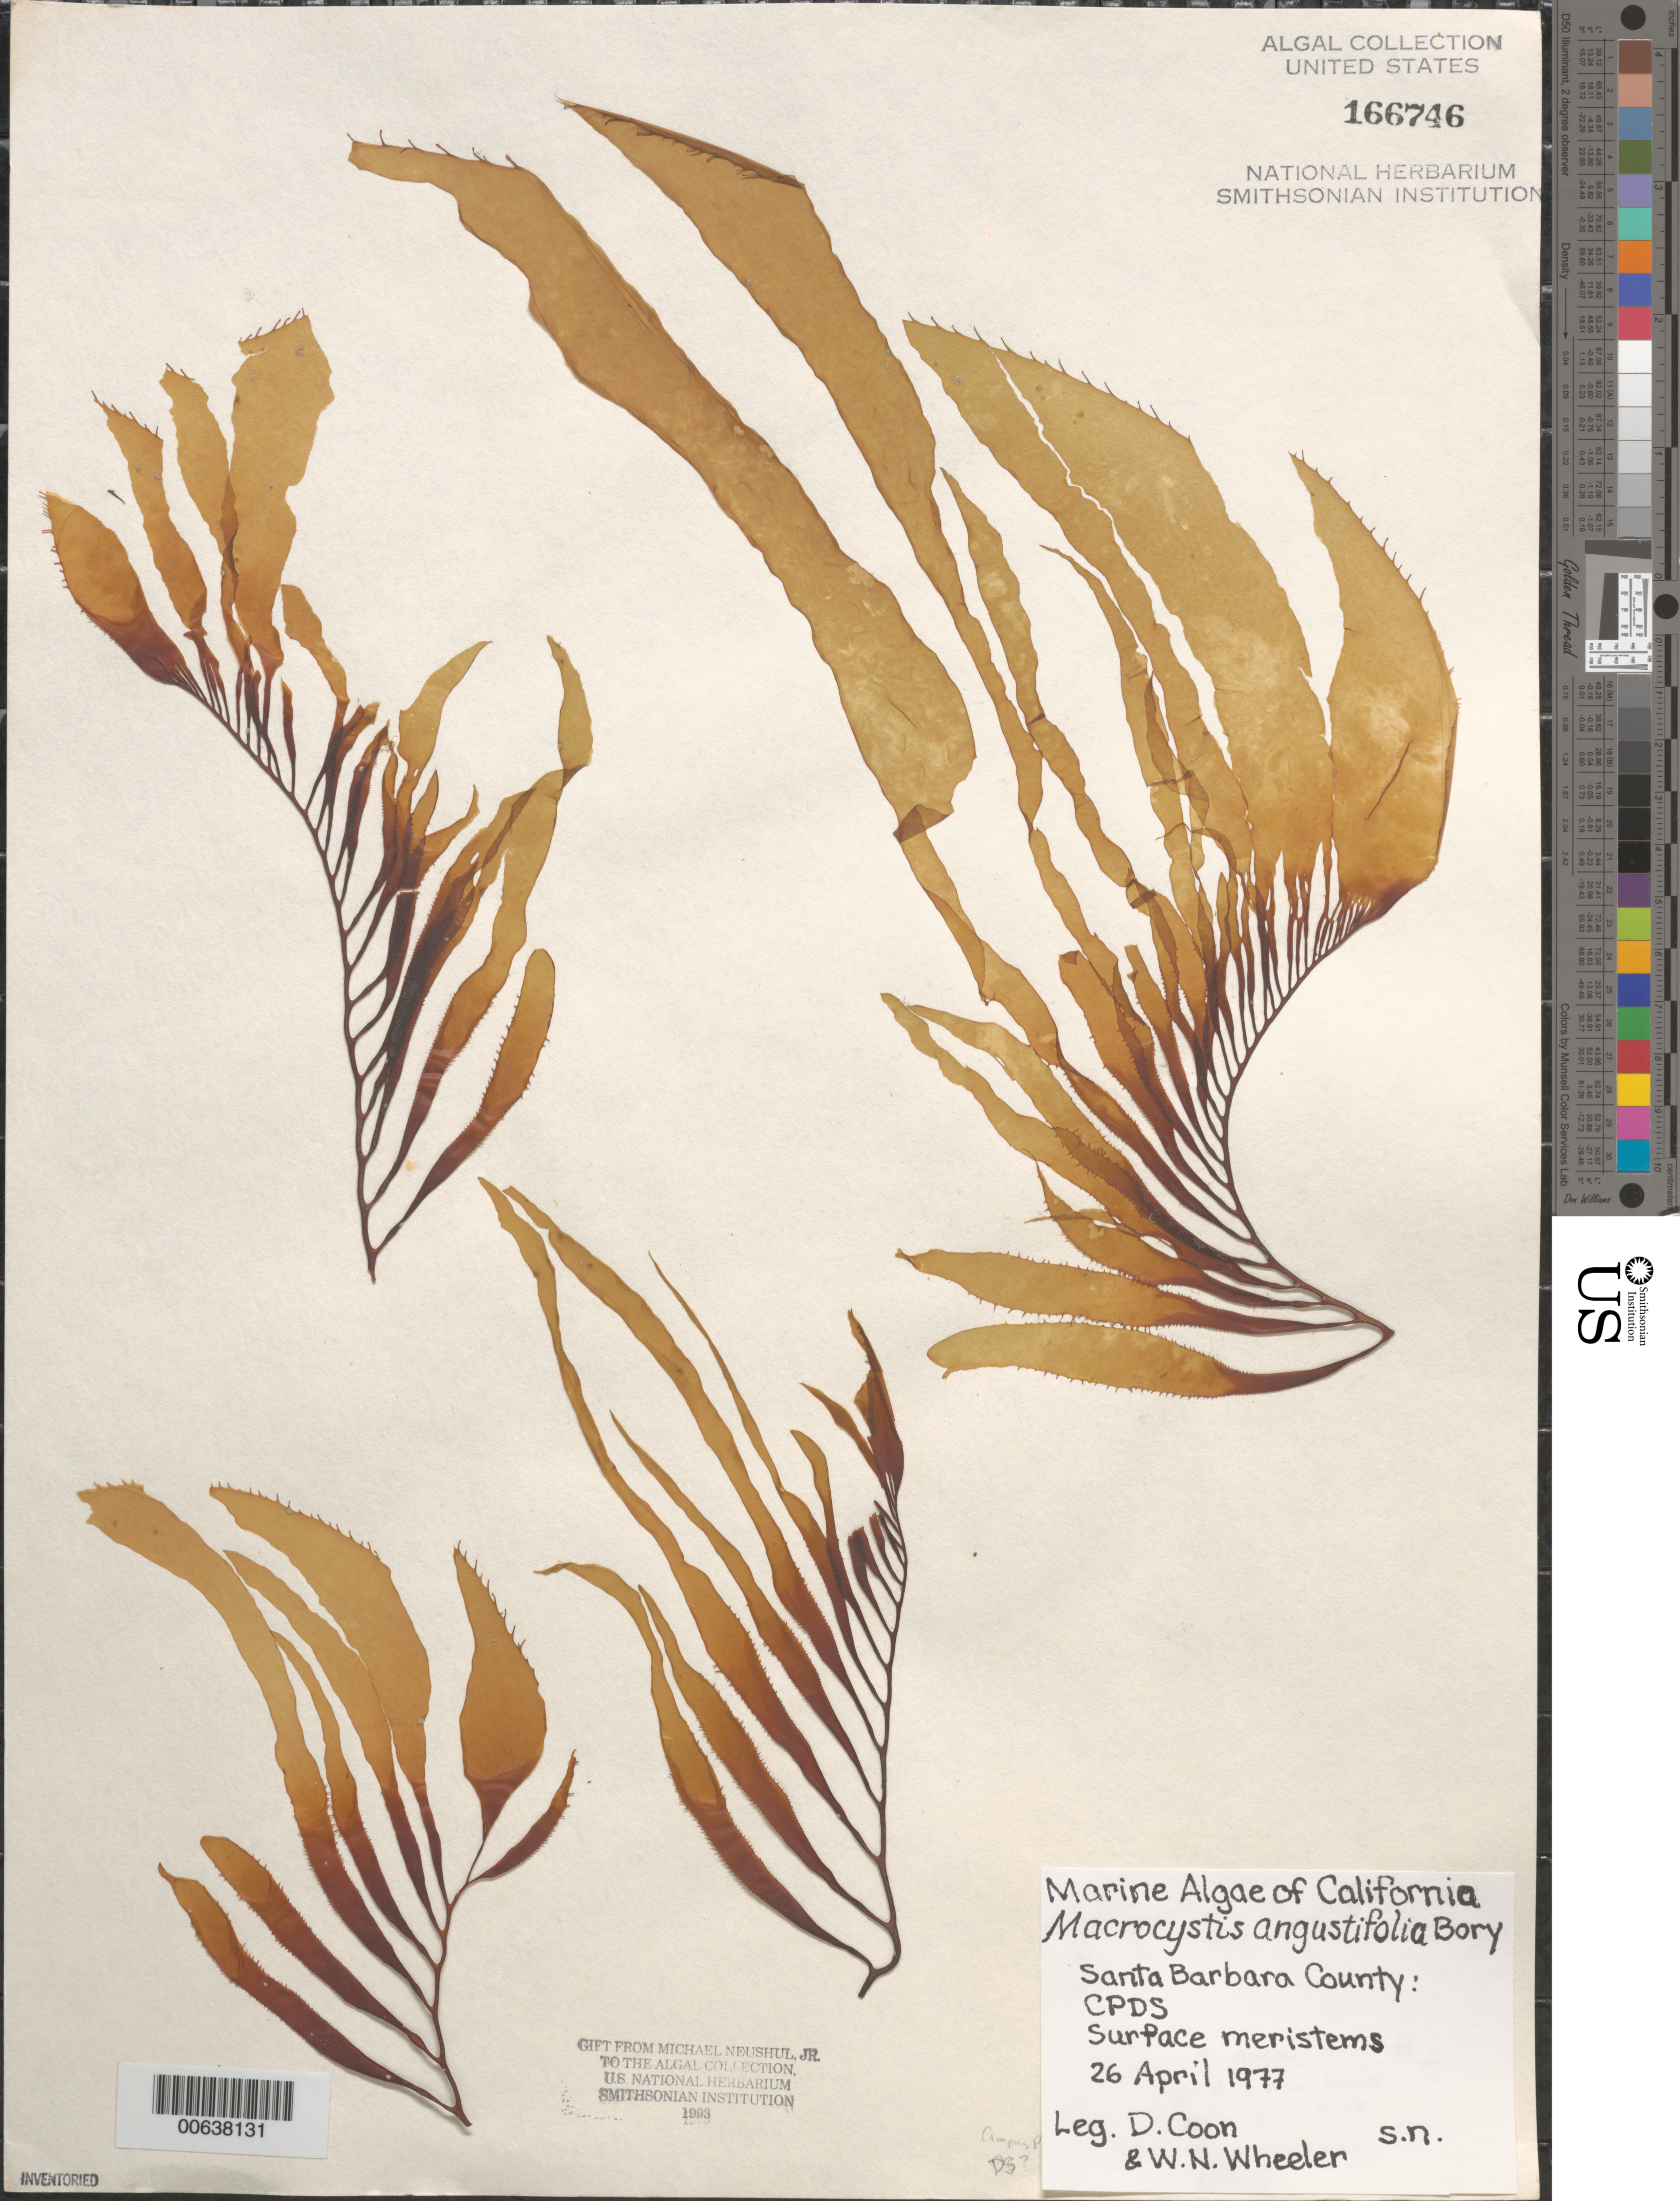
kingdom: Chromista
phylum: Ochrophyta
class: Phaeophyceae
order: Laminariales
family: Laminariaceae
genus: Macrocystis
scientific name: Macrocystis pyrifera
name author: (L.) C. Agardh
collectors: D. Coon & W. Wheeler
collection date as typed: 26 Apr 1977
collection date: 1977-04-26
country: United States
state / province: California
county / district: Santa Barbara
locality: CPDS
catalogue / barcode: US 166746